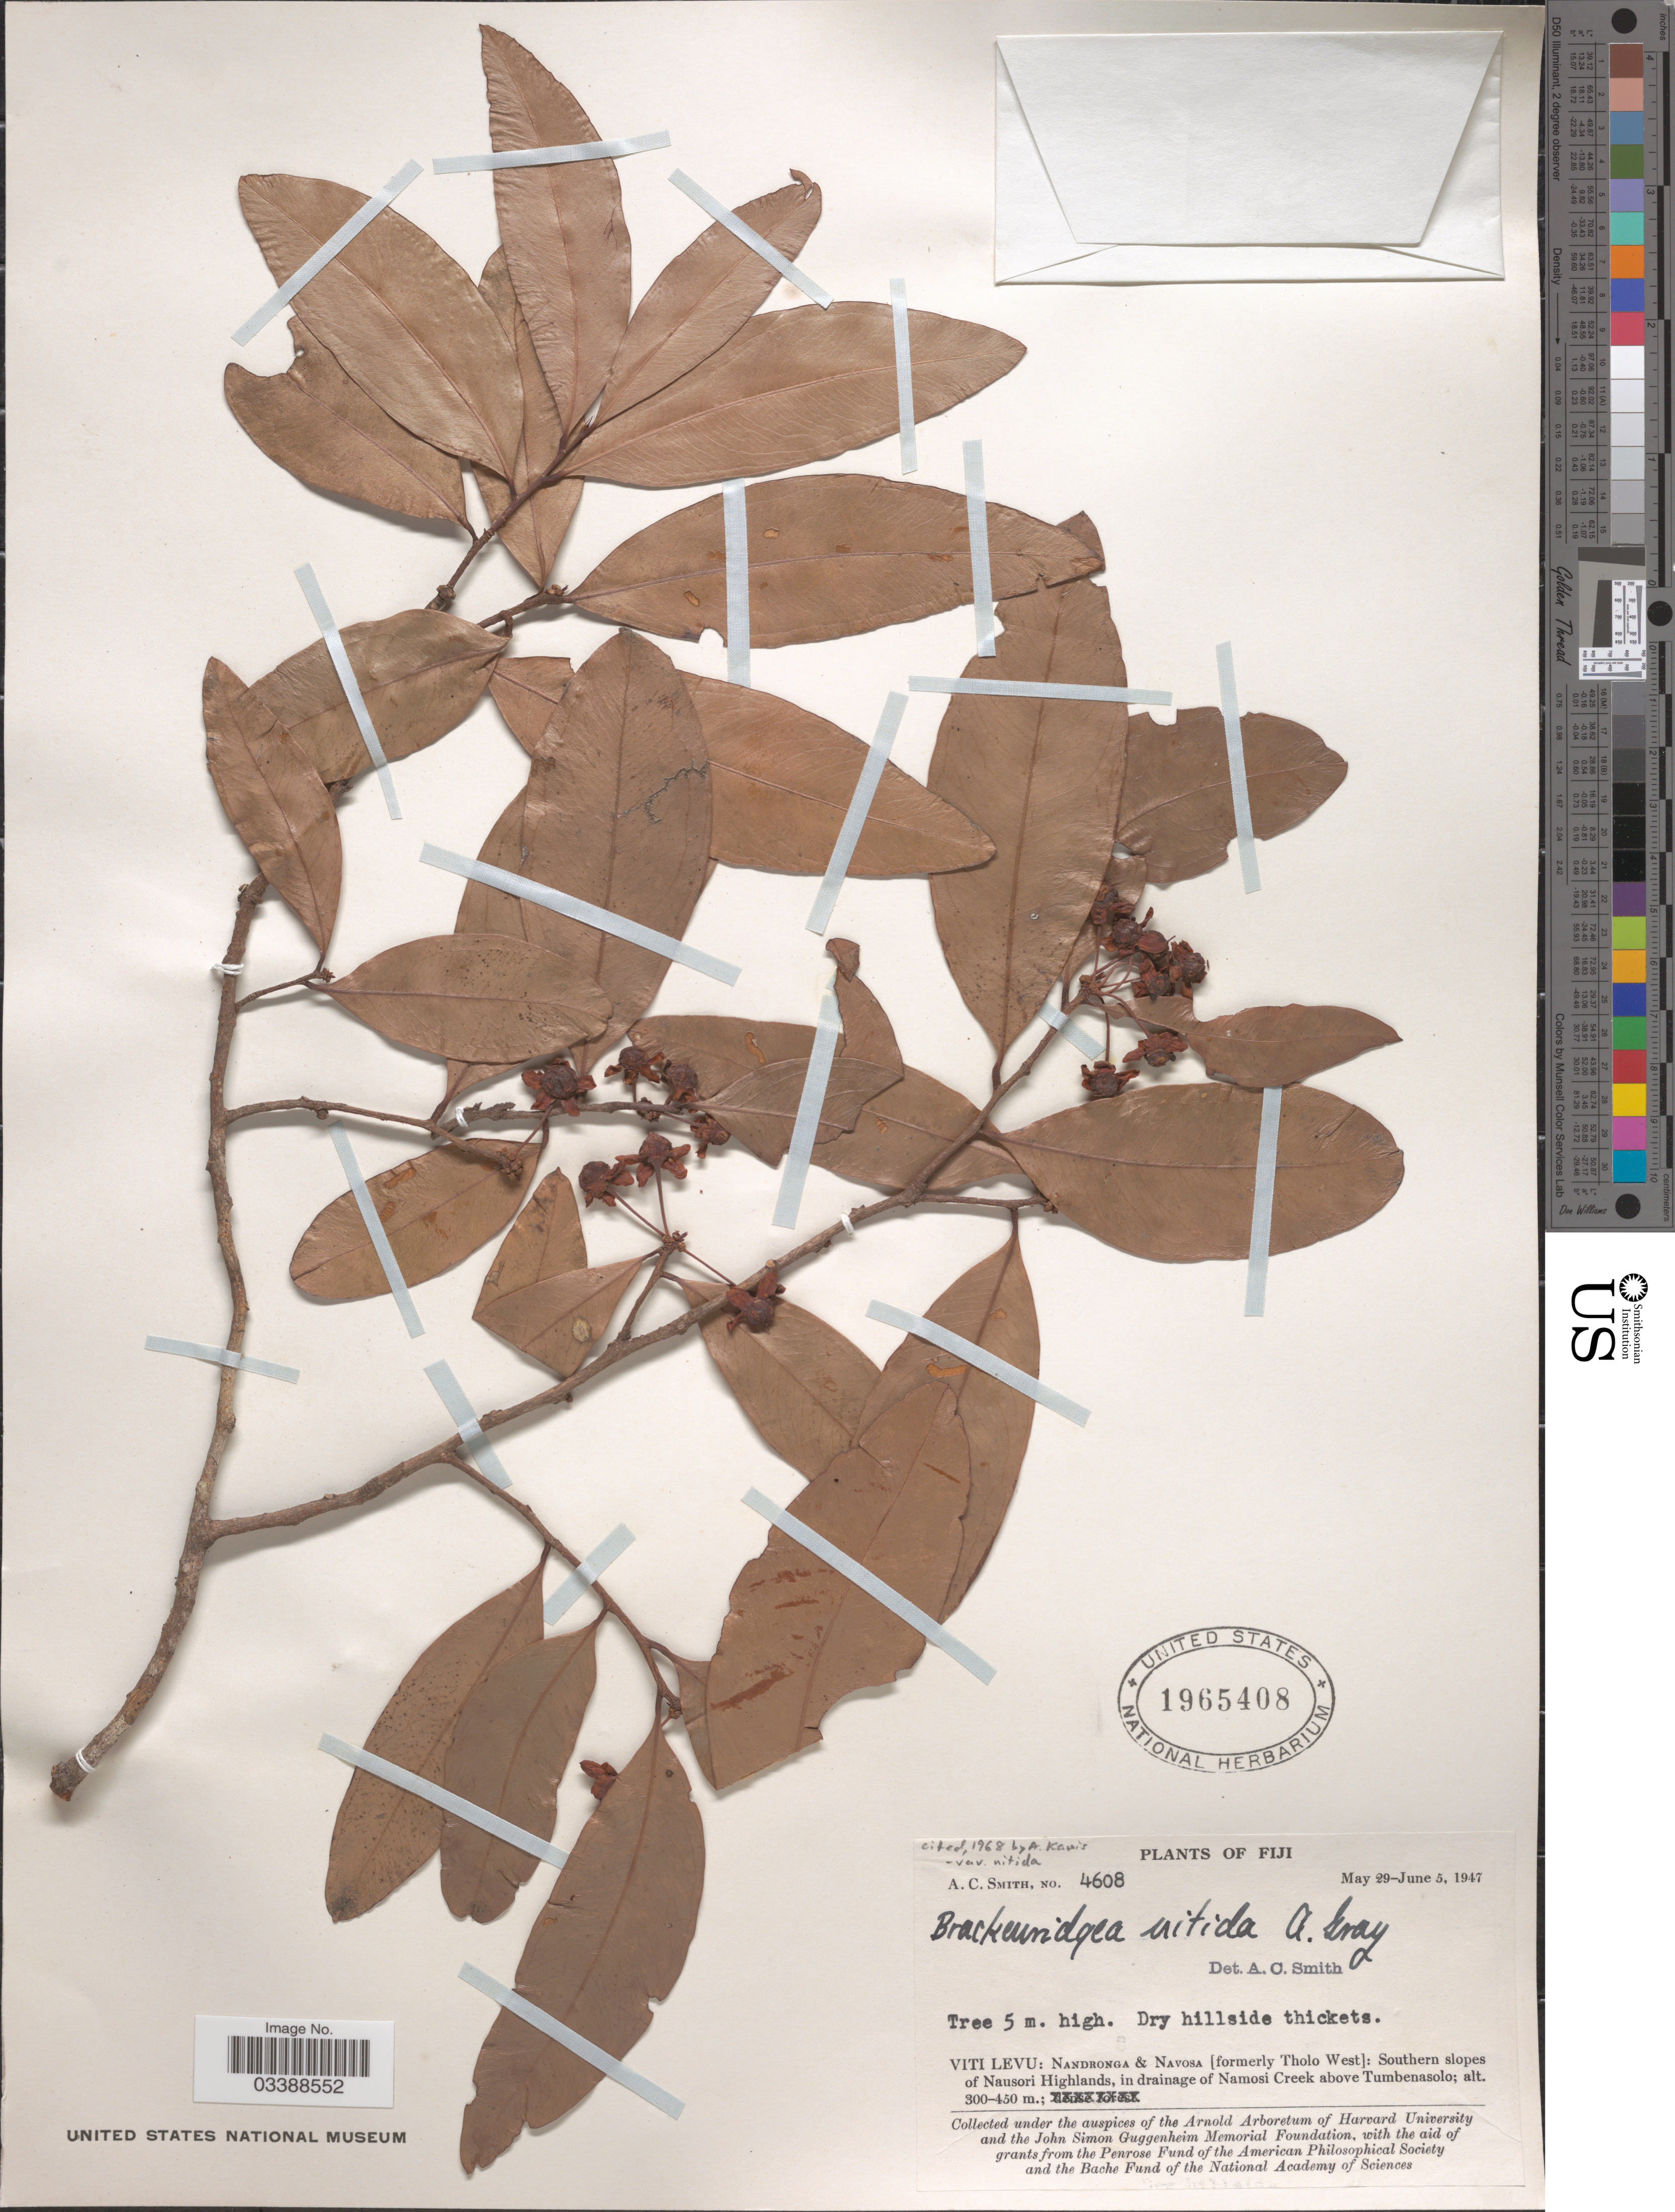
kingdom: Plantae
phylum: Tracheophyta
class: Magnoliopsida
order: Malpighiales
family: Ochnaceae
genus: Brackenridgea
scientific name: Brackenridgea nitida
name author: A. Gray in Wilkes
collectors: A. C. Smith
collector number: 4608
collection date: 1947-05-29/1947-06-05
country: Fiji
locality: Viti Levu: Nandronga & Navosa [formerly Tholo West]: Southern slopes of Nausori Highlands, in drainage of Namosi Creek above Tumbenasolo.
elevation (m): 300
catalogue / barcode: US 1965408